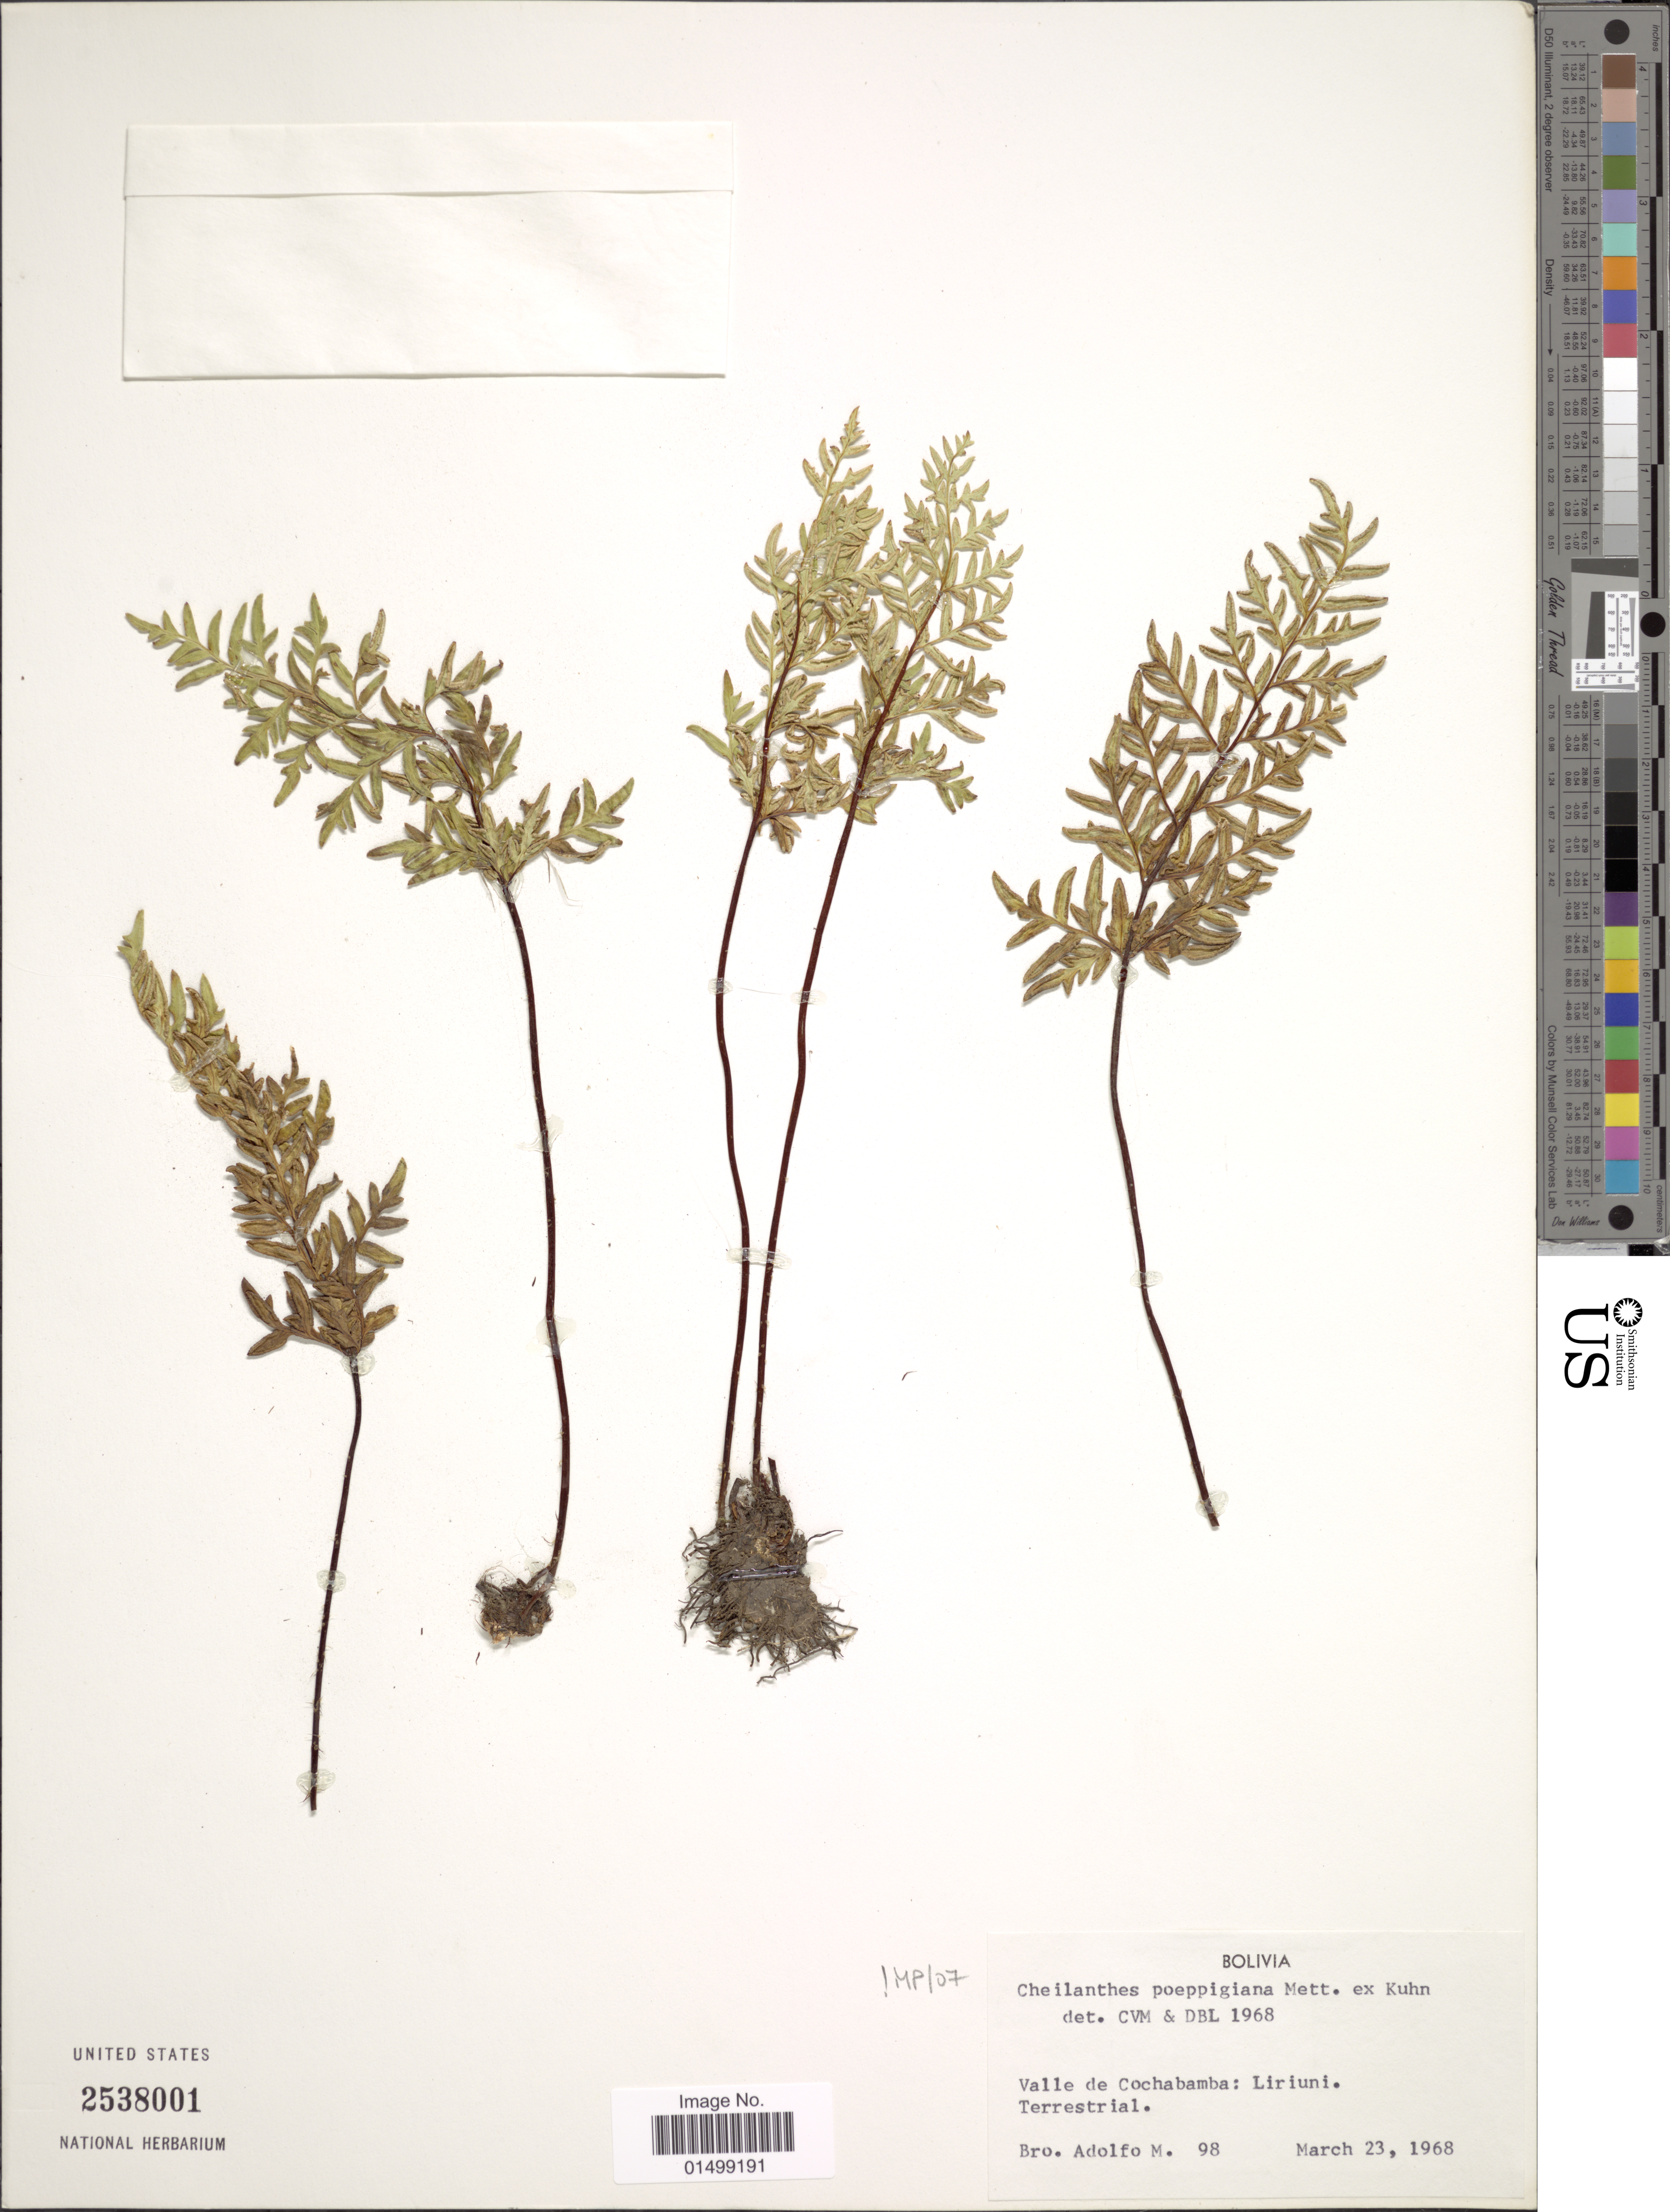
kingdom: Plantae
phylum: Tracheophyta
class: Polypodiopsida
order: Polypodiales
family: Pteridaceae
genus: Cheilanthes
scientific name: Cheilanthes poeppigiana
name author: Mett. ex Kuhn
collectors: Bro. Adolfo M.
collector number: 98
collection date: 1968-03-23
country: Bolivia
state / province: Cochabamba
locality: Valle de Cochabamba: Liriuni.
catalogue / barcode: US 2538001